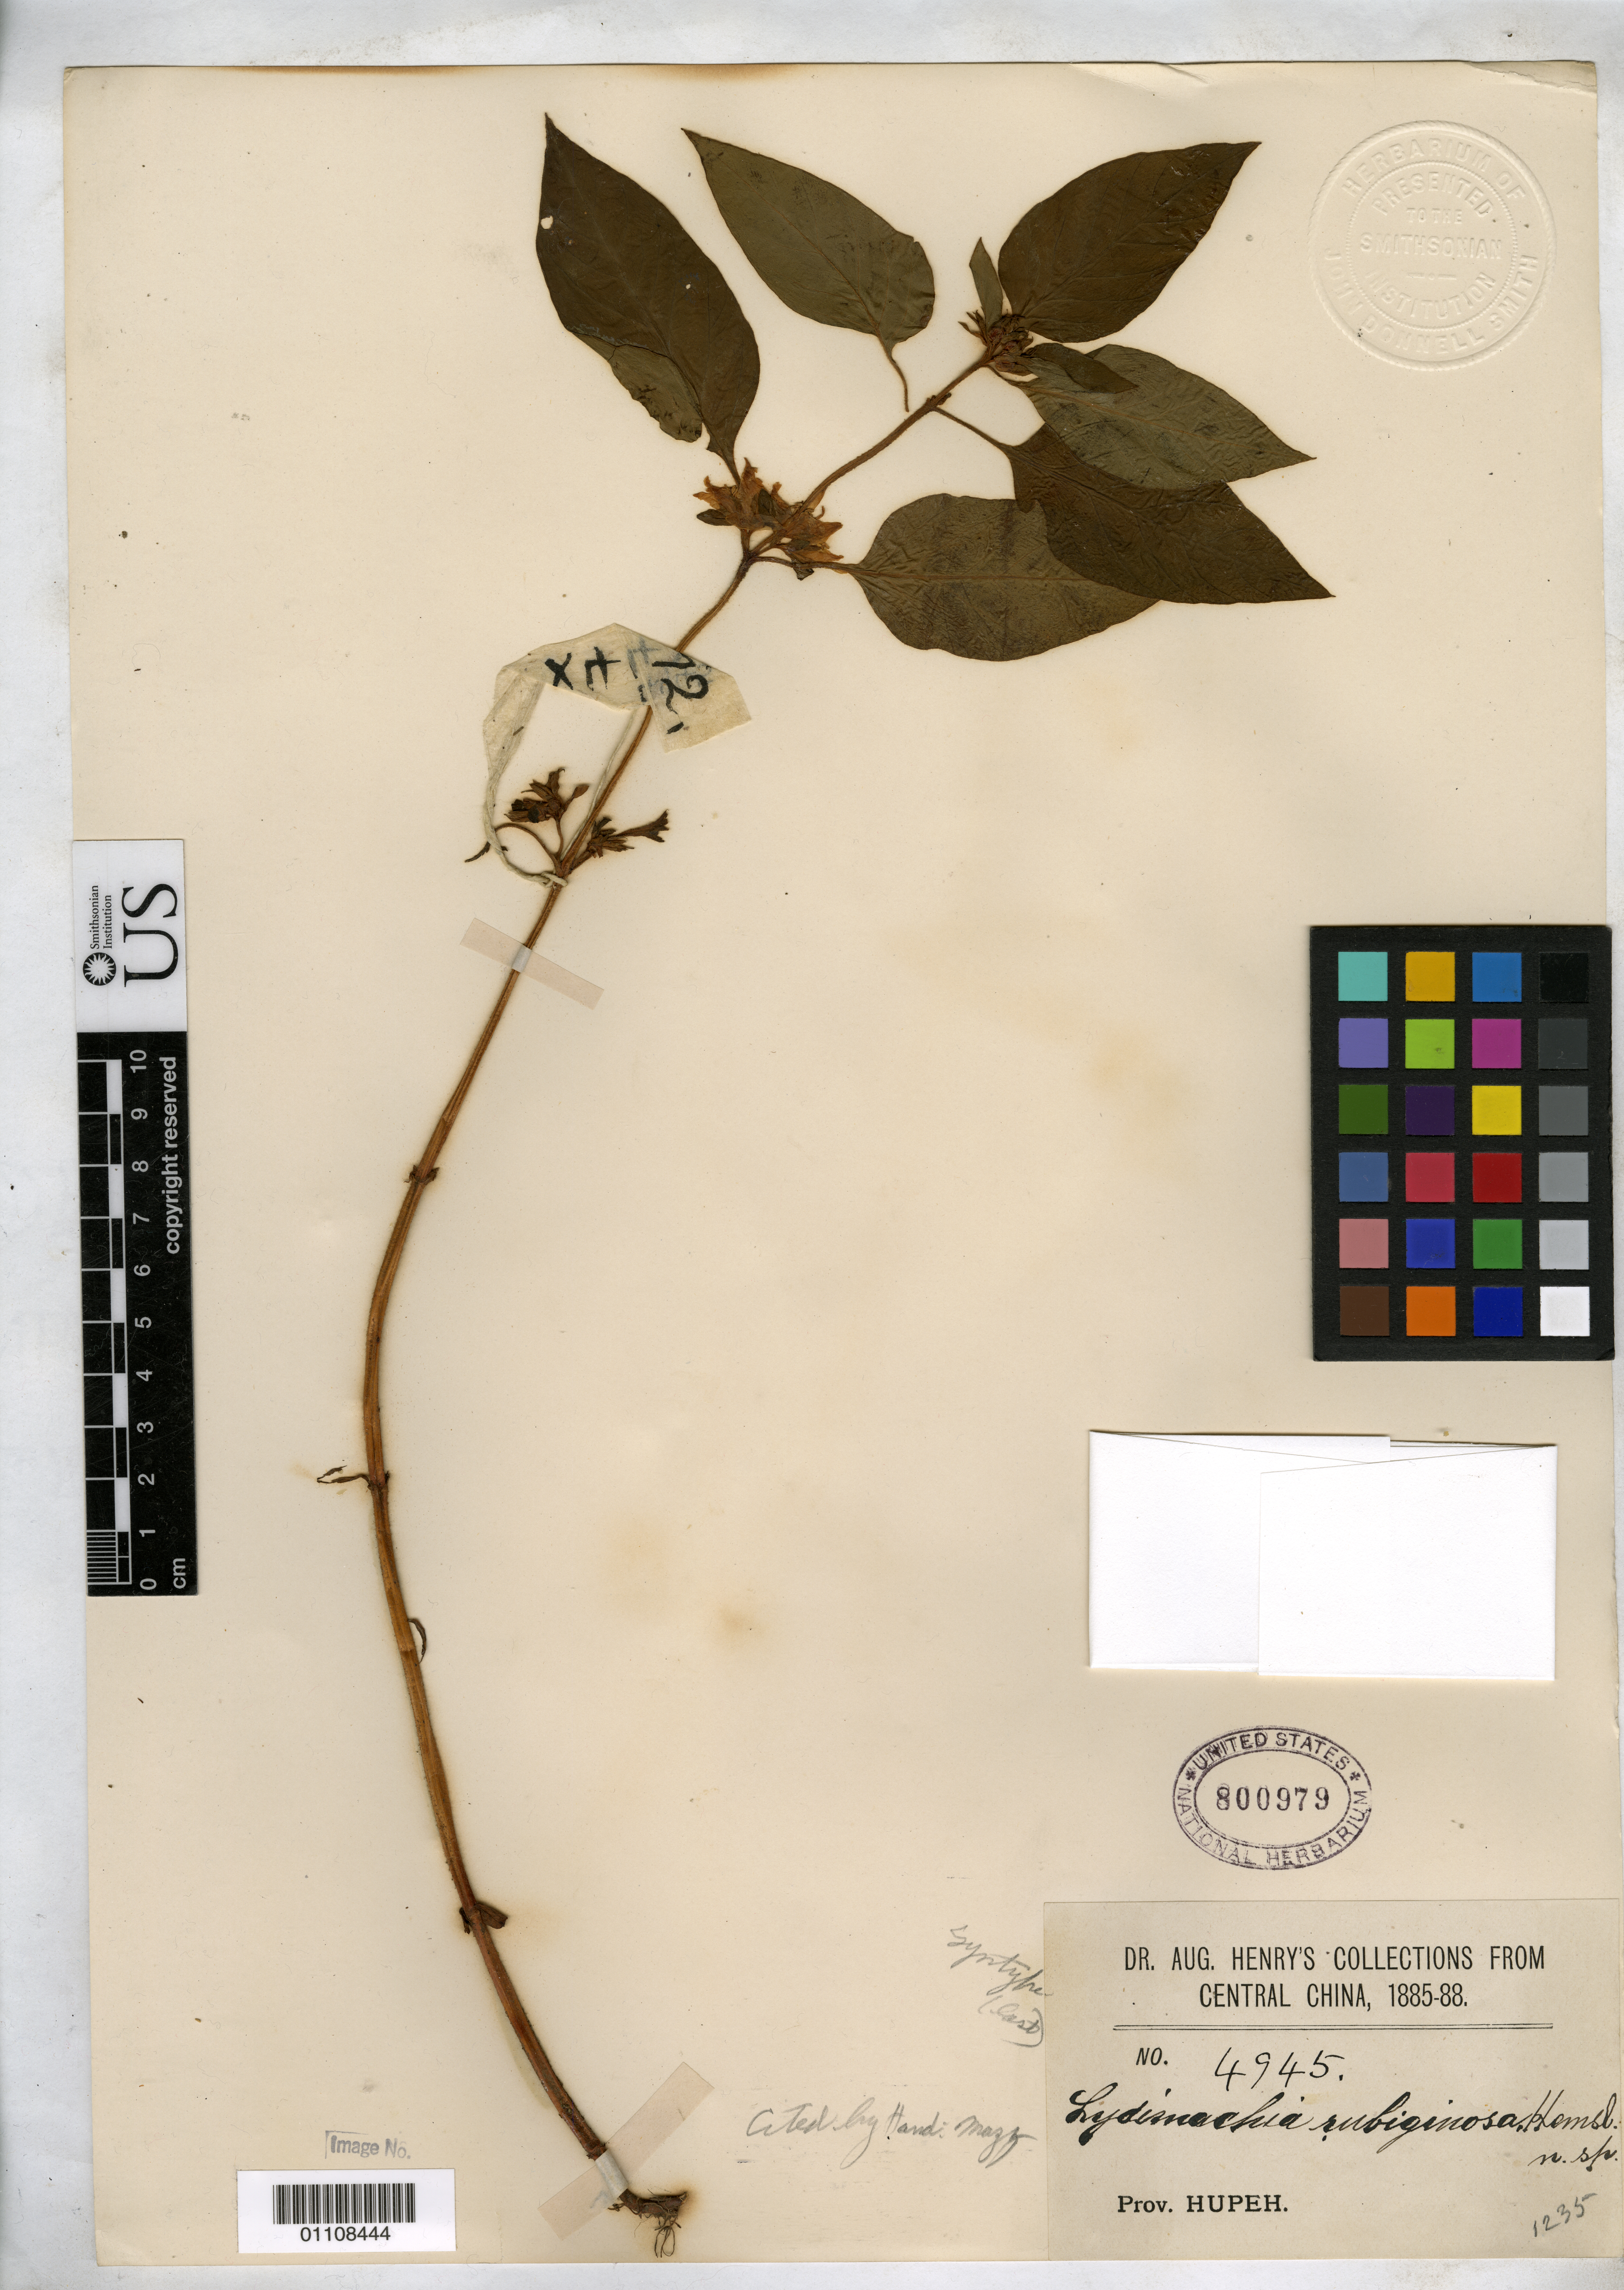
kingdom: Plantae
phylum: Tracheophyta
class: Magnoliopsida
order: Ericales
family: Primulaceae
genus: Lysimachia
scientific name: Lysimachia rubiginosa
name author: Hemsl.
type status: Syntype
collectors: A. Henry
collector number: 4945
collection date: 1885/1888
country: China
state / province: Hubei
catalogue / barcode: US 800979